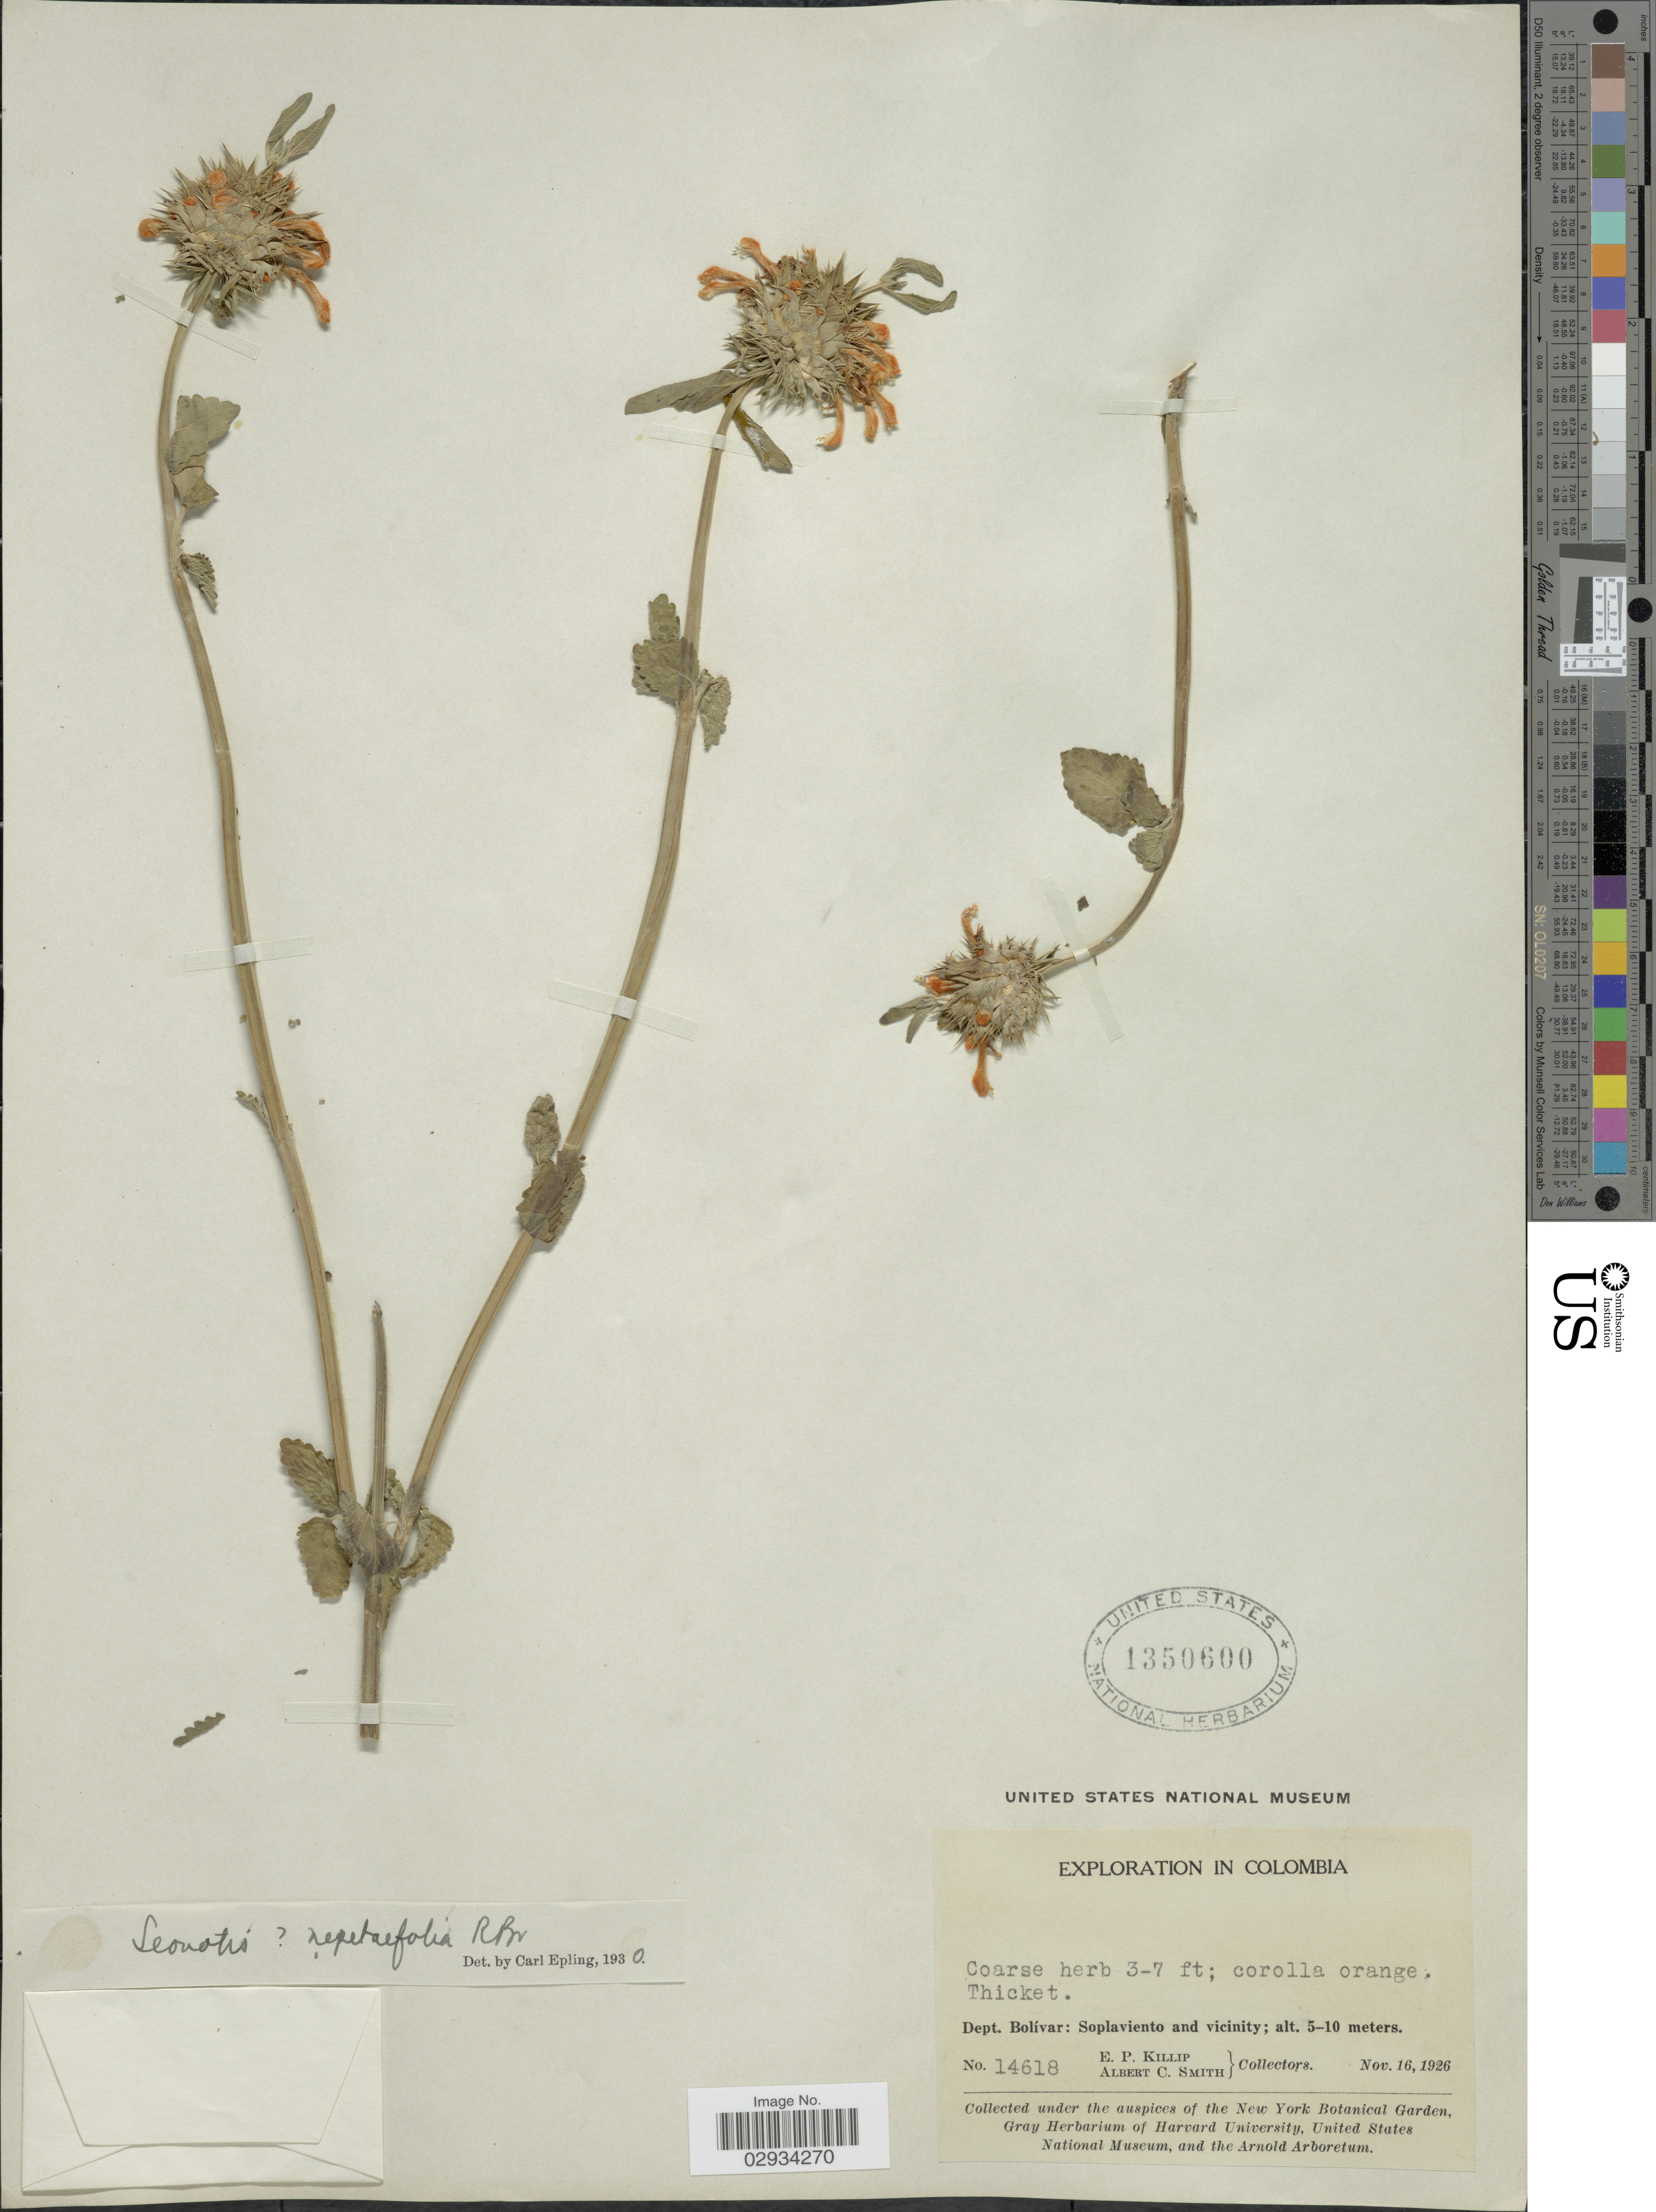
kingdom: Plantae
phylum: Tracheophyta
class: Magnoliopsida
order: Lamiales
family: Lamiaceae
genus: Leonotis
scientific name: Leonotis nepetifolia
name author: (L.) R. Br.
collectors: E. P. Killip & A. C. Smith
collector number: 14618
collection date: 1926-11-16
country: Colombia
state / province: Bolívar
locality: Dept. Bolívar: Soplaviento and vicinity.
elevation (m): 5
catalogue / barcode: US 1350600